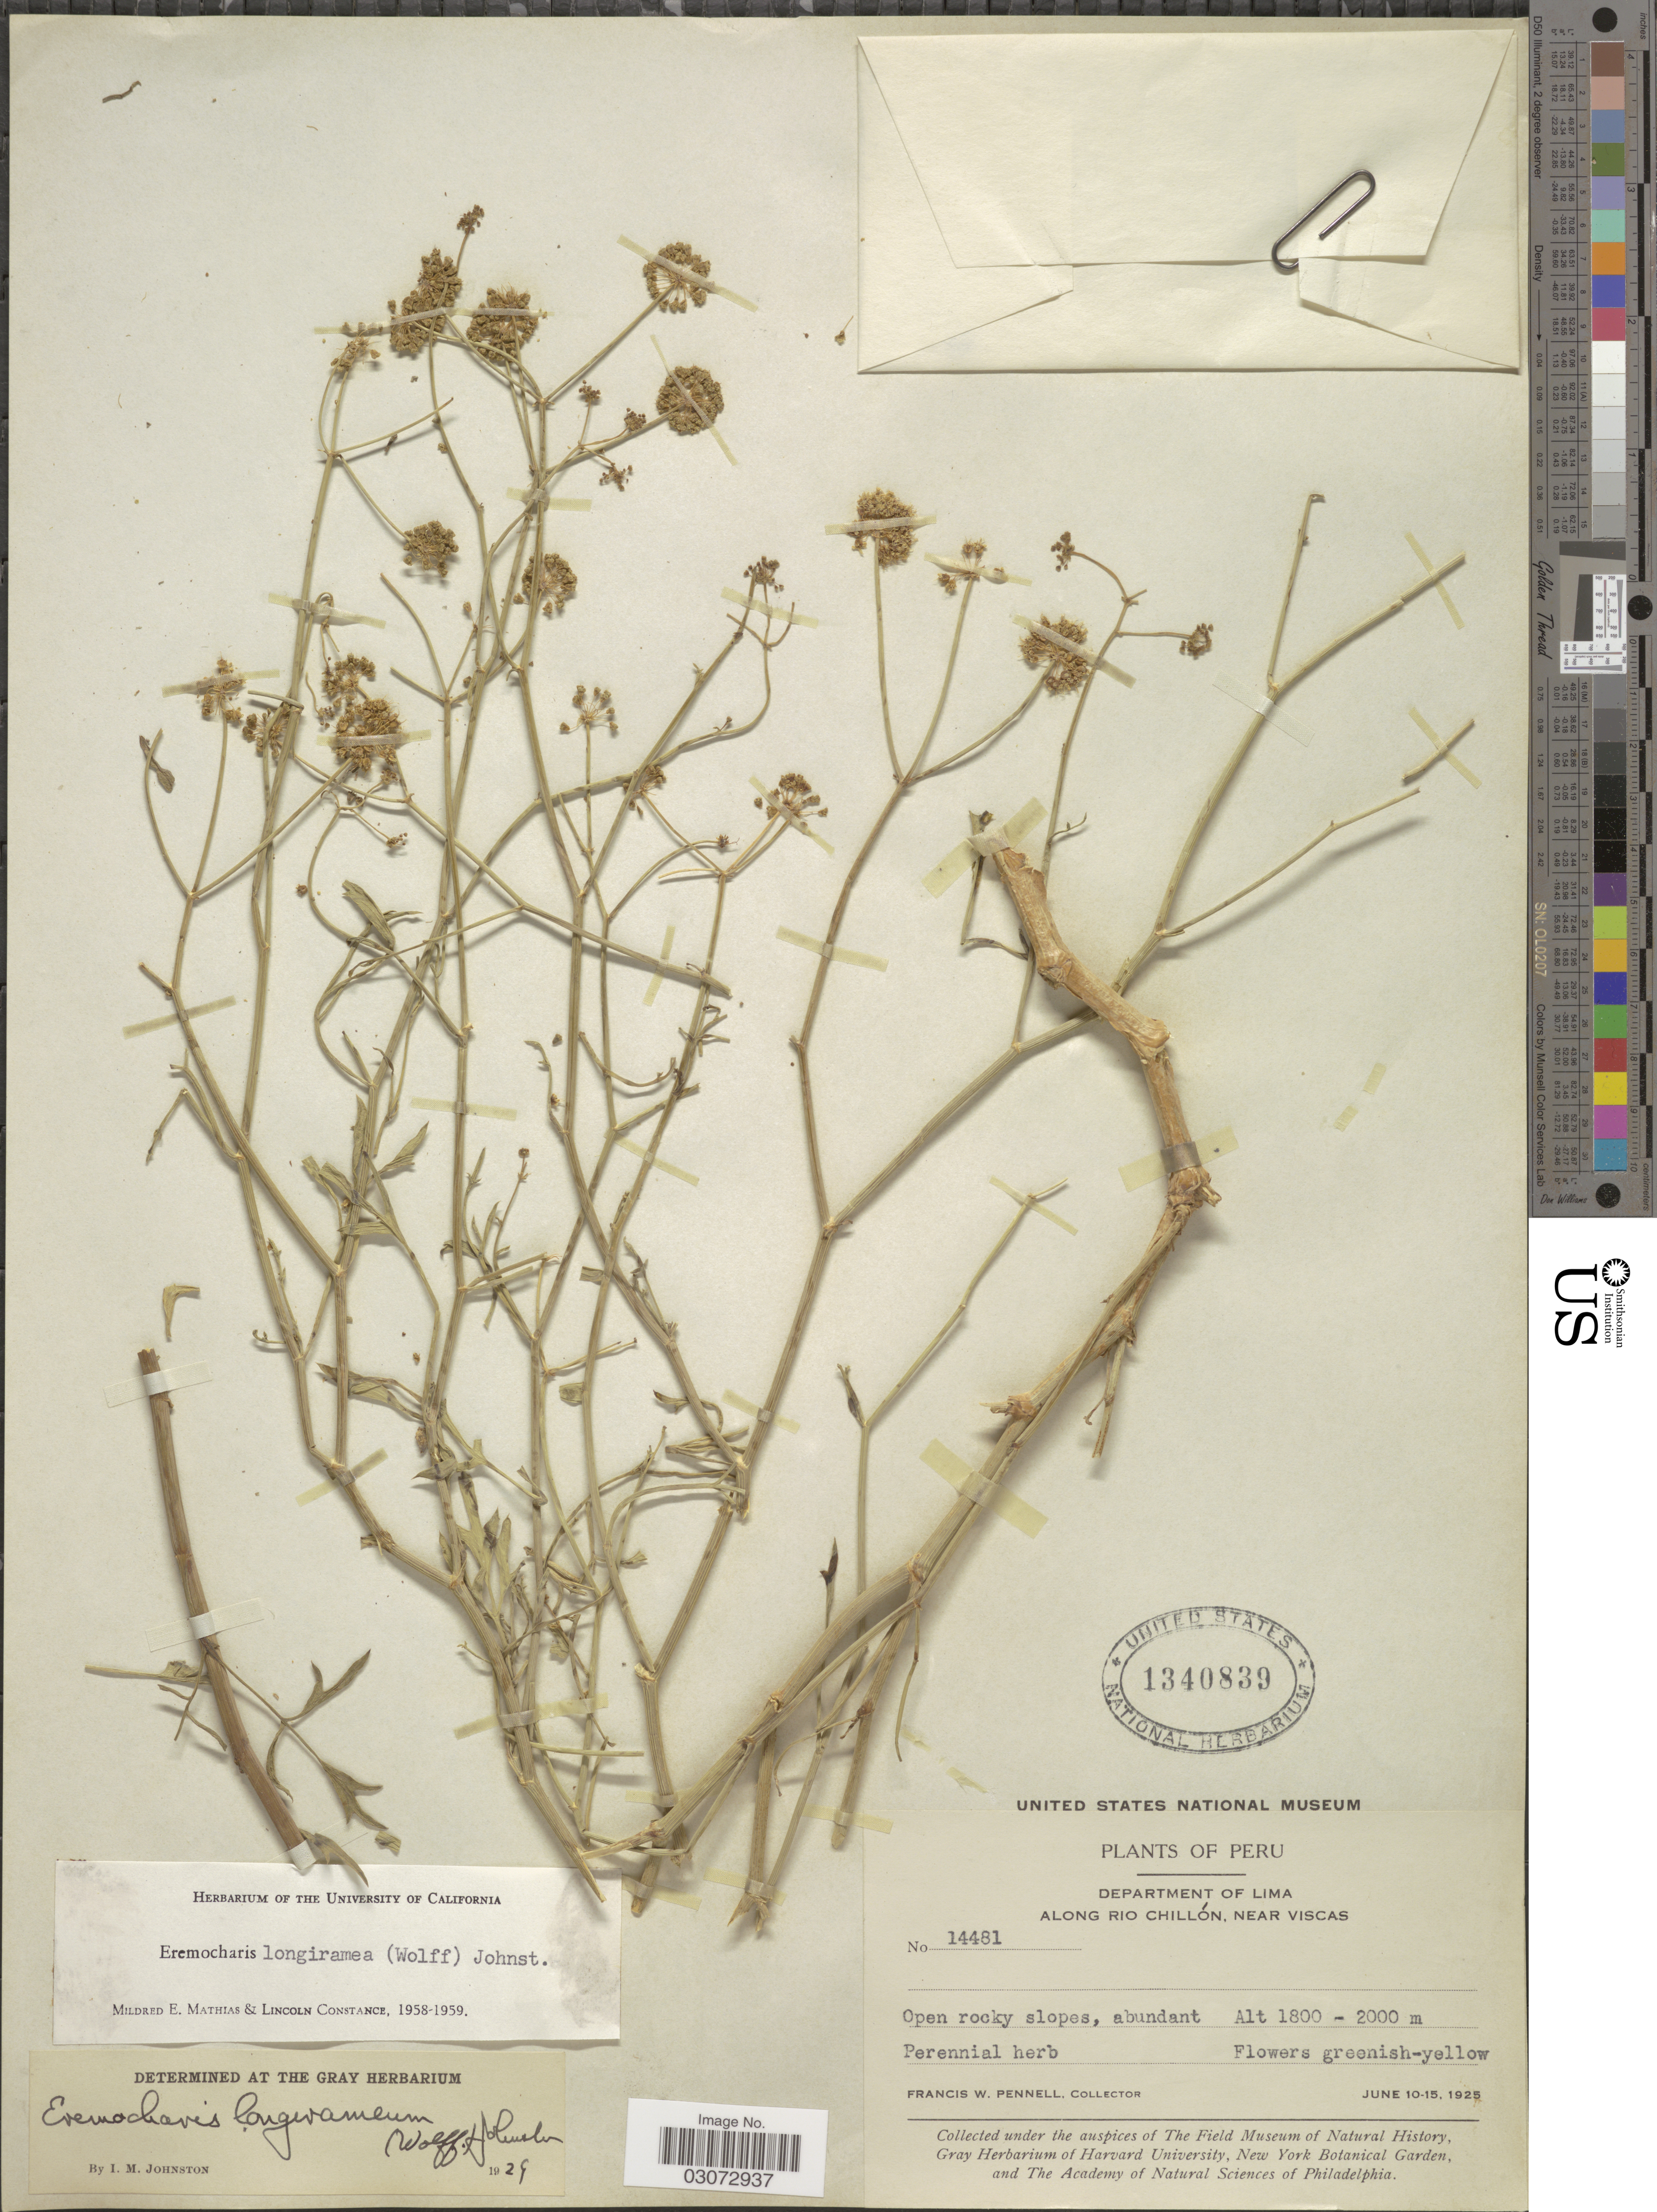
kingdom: Plantae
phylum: Tracheophyta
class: Magnoliopsida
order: Apiales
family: Apiaceae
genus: Eremocharis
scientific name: Eremocharis longiramea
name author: (Wolff) Johnst.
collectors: F. W. Pennell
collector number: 14481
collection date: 1925-06-10/1925-06-15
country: Peru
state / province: Lima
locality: Department of Lima. Along Rio Chillón, near Viscas.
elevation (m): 1800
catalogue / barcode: US 1340839